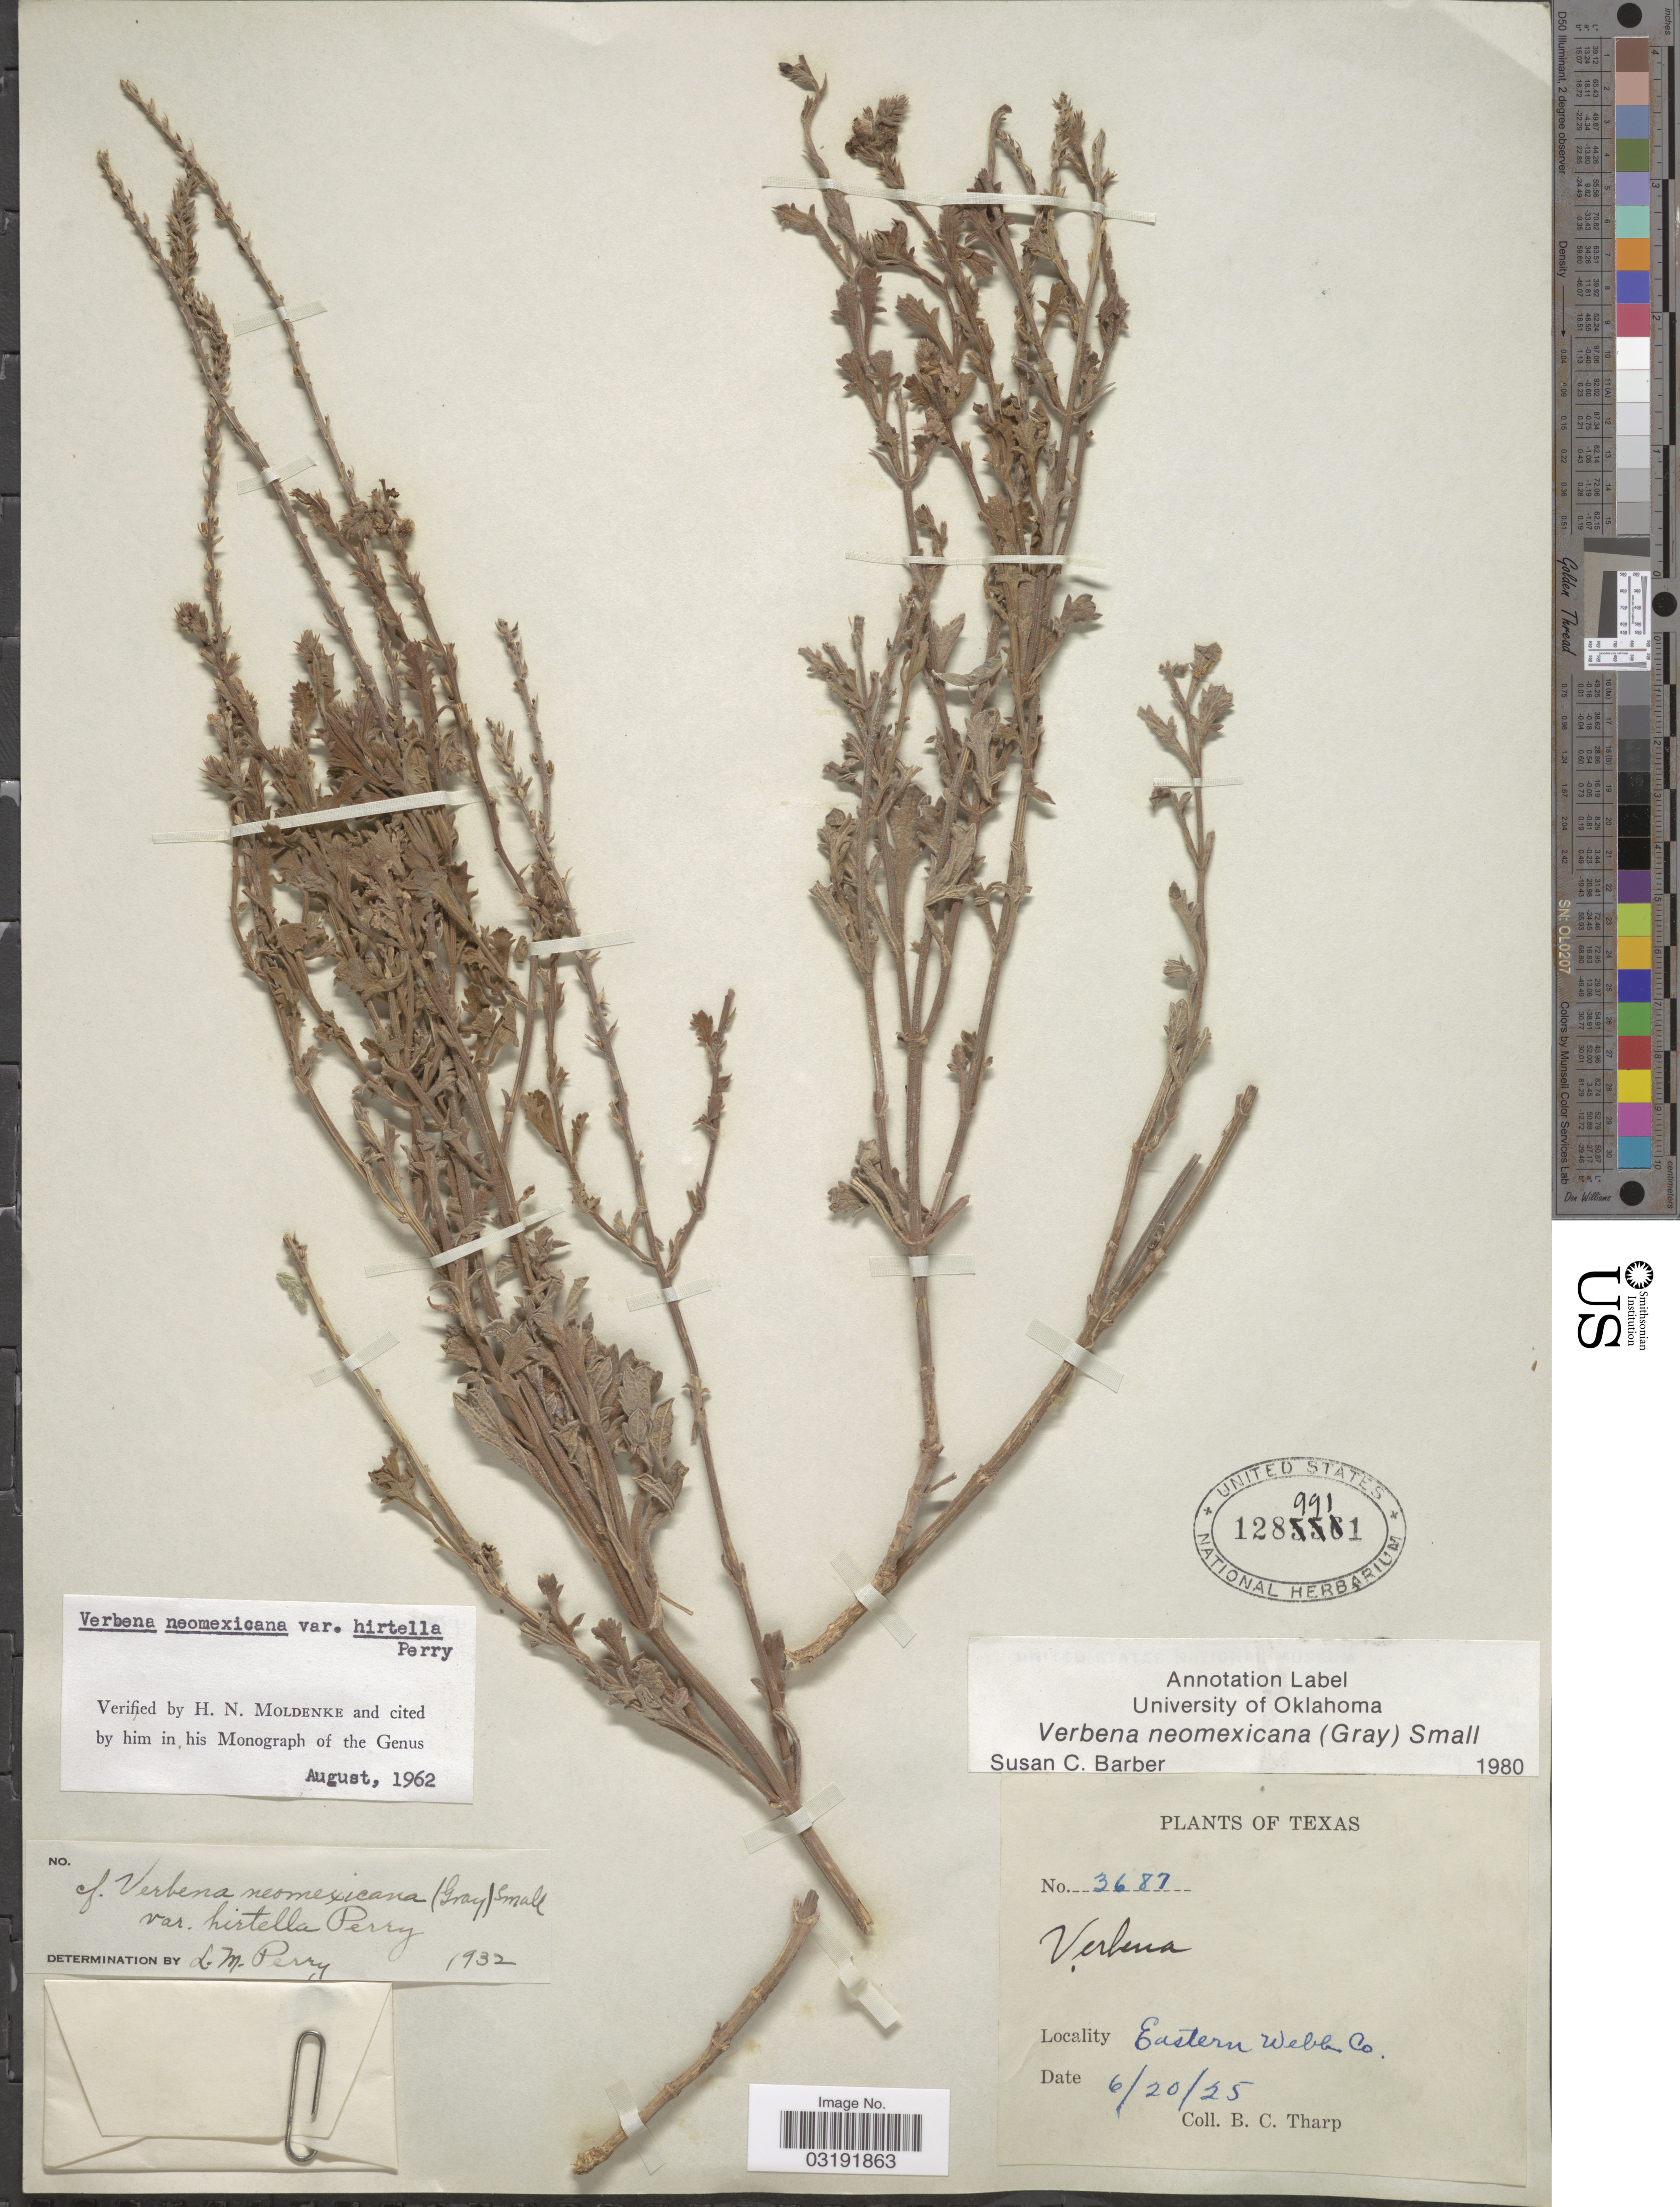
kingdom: Plantae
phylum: Tracheophyta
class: Magnoliopsida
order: Lamiales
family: Verbenaceae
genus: Verbena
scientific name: Verbena neomexicana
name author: (A. Gray) Small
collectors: B. C. Tharp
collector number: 3687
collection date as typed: Transcribed d/m/y: 20/6/25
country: United States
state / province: Texas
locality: Eastern Webb Co.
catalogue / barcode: US 1289911